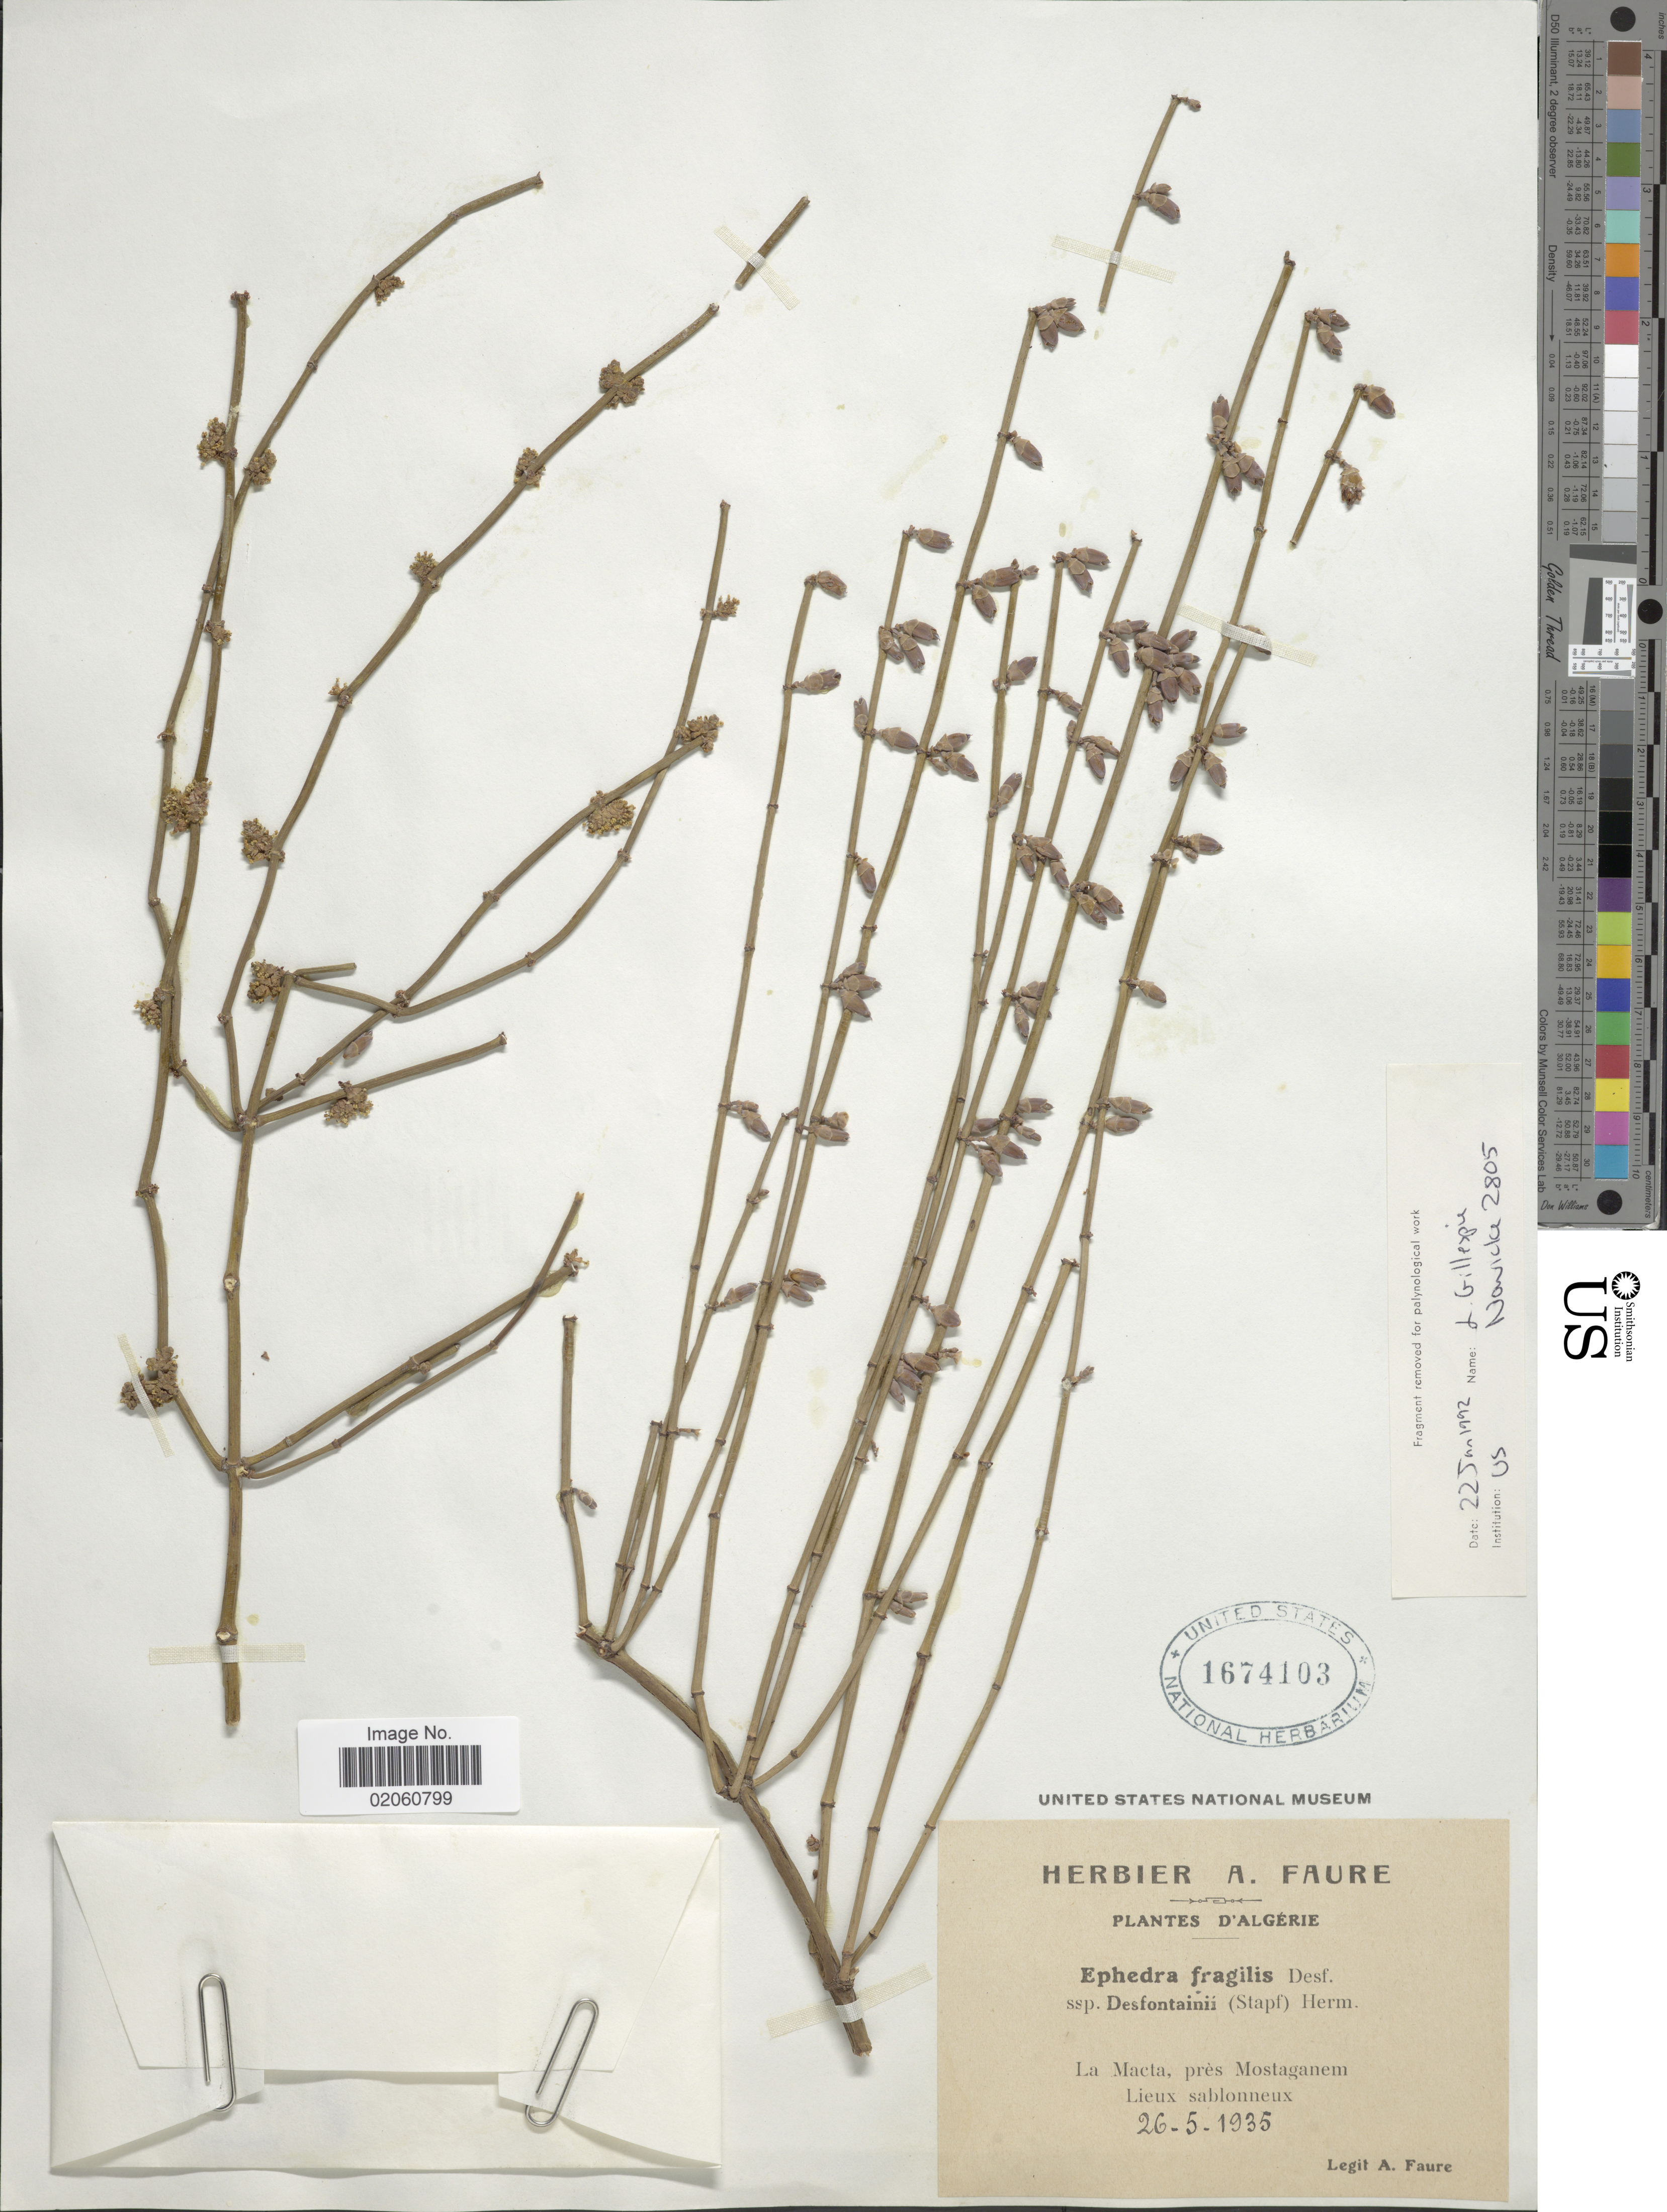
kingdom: Plantae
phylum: Tracheophyta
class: Gnetopsida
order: Ephedrales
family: Ephedraceae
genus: Ephedra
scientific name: Ephedra fragilis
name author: Desf.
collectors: A. Faure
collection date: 1935-05-26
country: Algeria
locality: La Macta, prés Mostaganem Lieux sablonneux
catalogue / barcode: US 1674103